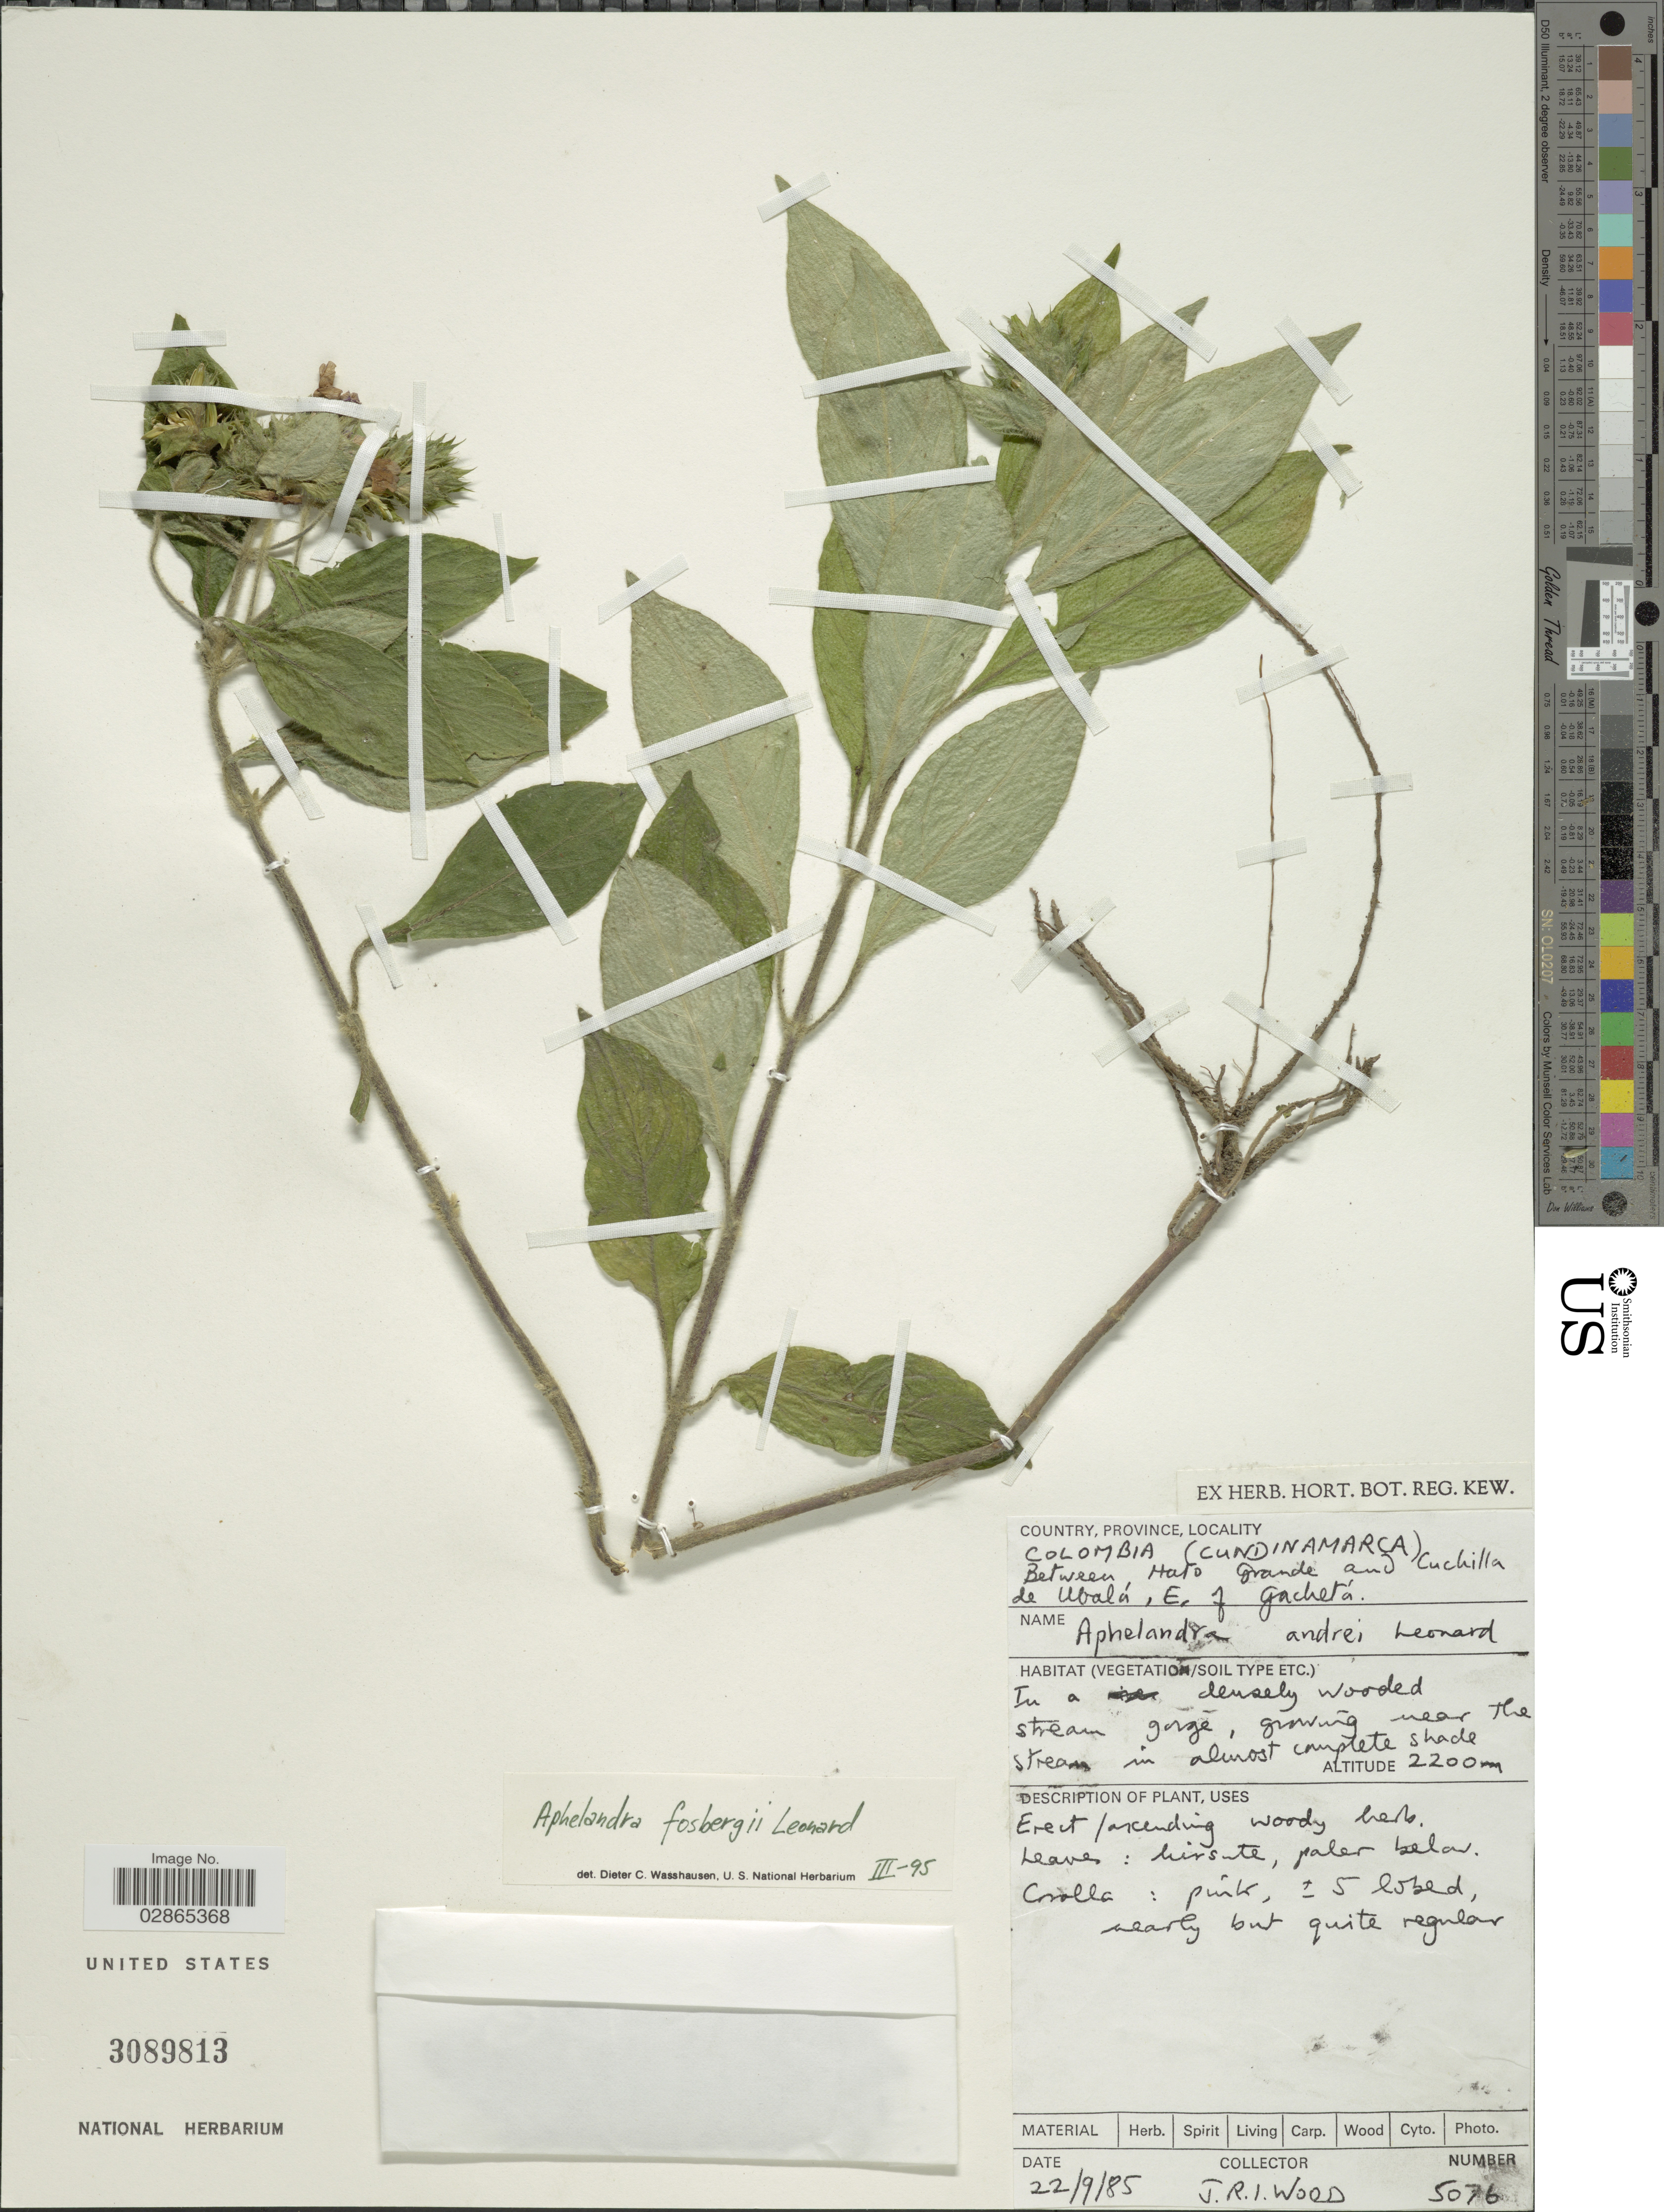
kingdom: Plantae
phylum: Tracheophyta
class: Magnoliopsida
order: Lamiales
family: Acanthaceae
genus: Stenandrium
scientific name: Stenandrium fosbergii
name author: (Leonard) Wassh.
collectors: J. R. I. Wood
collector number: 5076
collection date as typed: Transcribed d/m/y: 22/9/85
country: Colombia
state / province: Cundinamarca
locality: Between Hato Grando and Cuchilla de Ubalá, E. of Gachetá.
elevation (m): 2200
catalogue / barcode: US 3089813